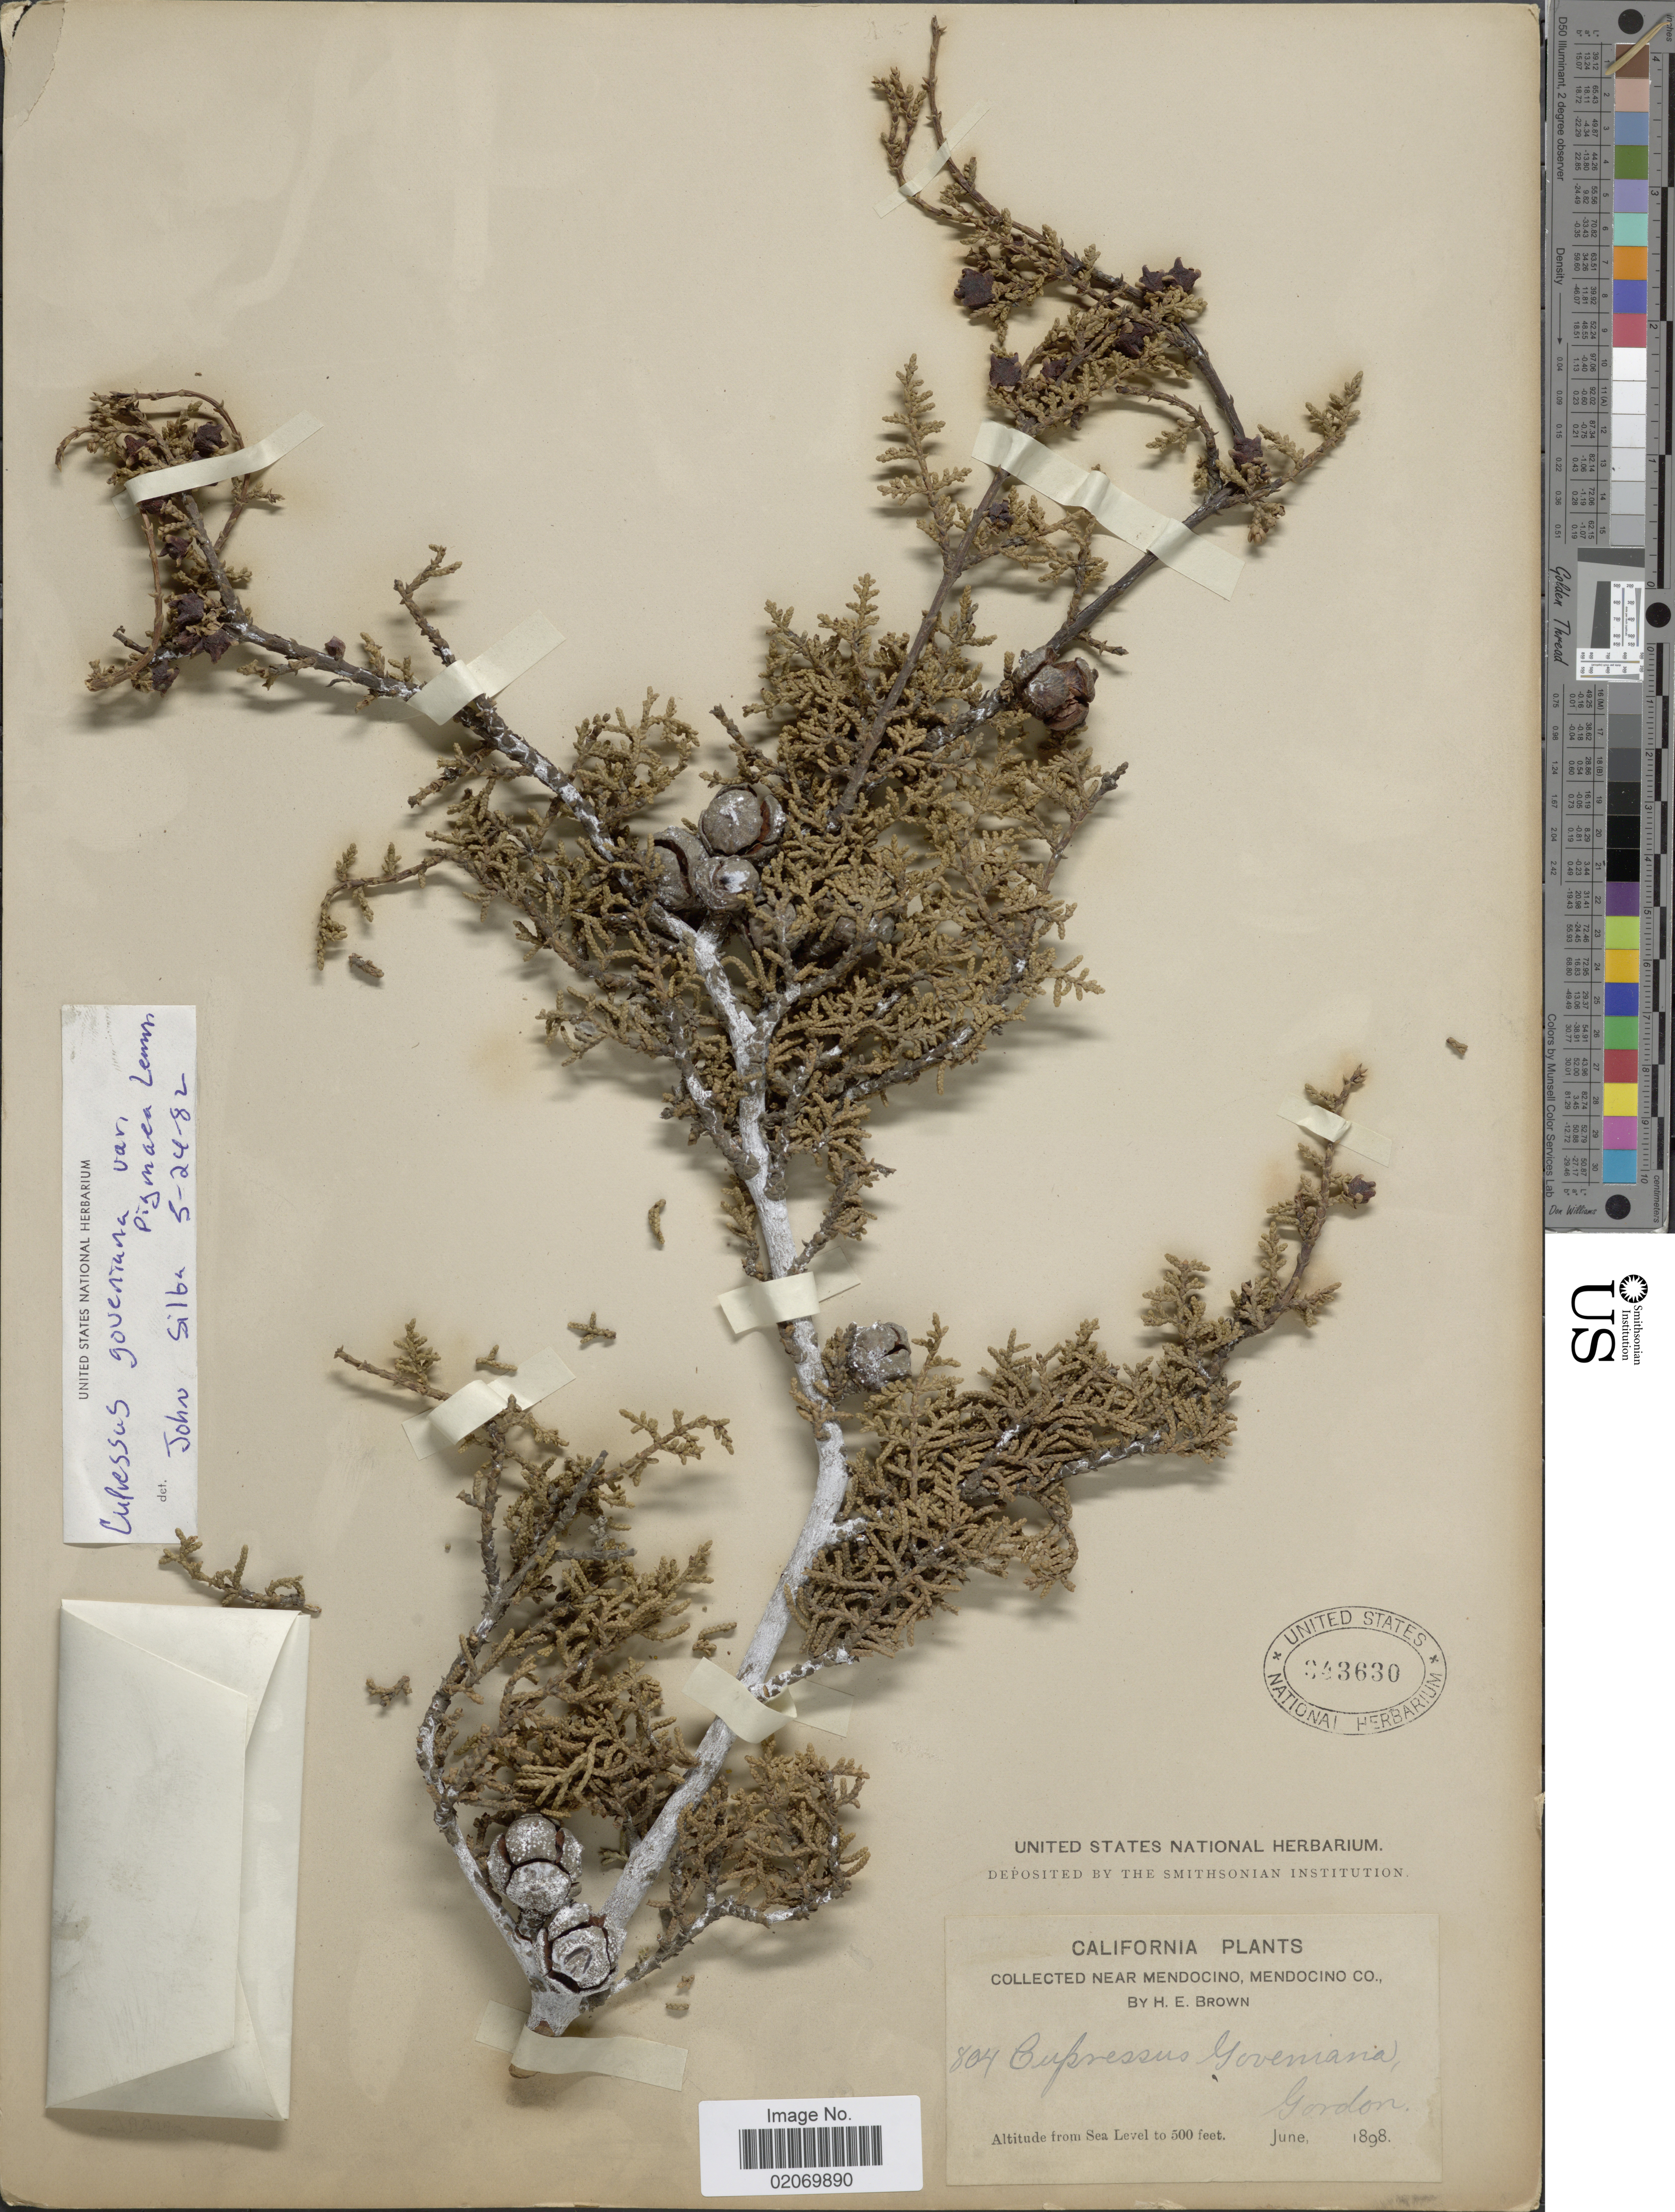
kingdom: Plantae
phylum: Tracheophyta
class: Pinopsida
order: Pinales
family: Cupressaceae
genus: Hesperocyparis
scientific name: Hesperocyparis goveniana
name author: (Gordon) Bartel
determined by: (US) Smithsonian Institution - National Museum of Natural History - Department of Botany (UNITED STATES)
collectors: H. E. Brown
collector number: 804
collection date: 1898-06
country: United States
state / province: California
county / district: Mendocino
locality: Near Mendocino, Mendocino Co.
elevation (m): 152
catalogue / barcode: US 343630